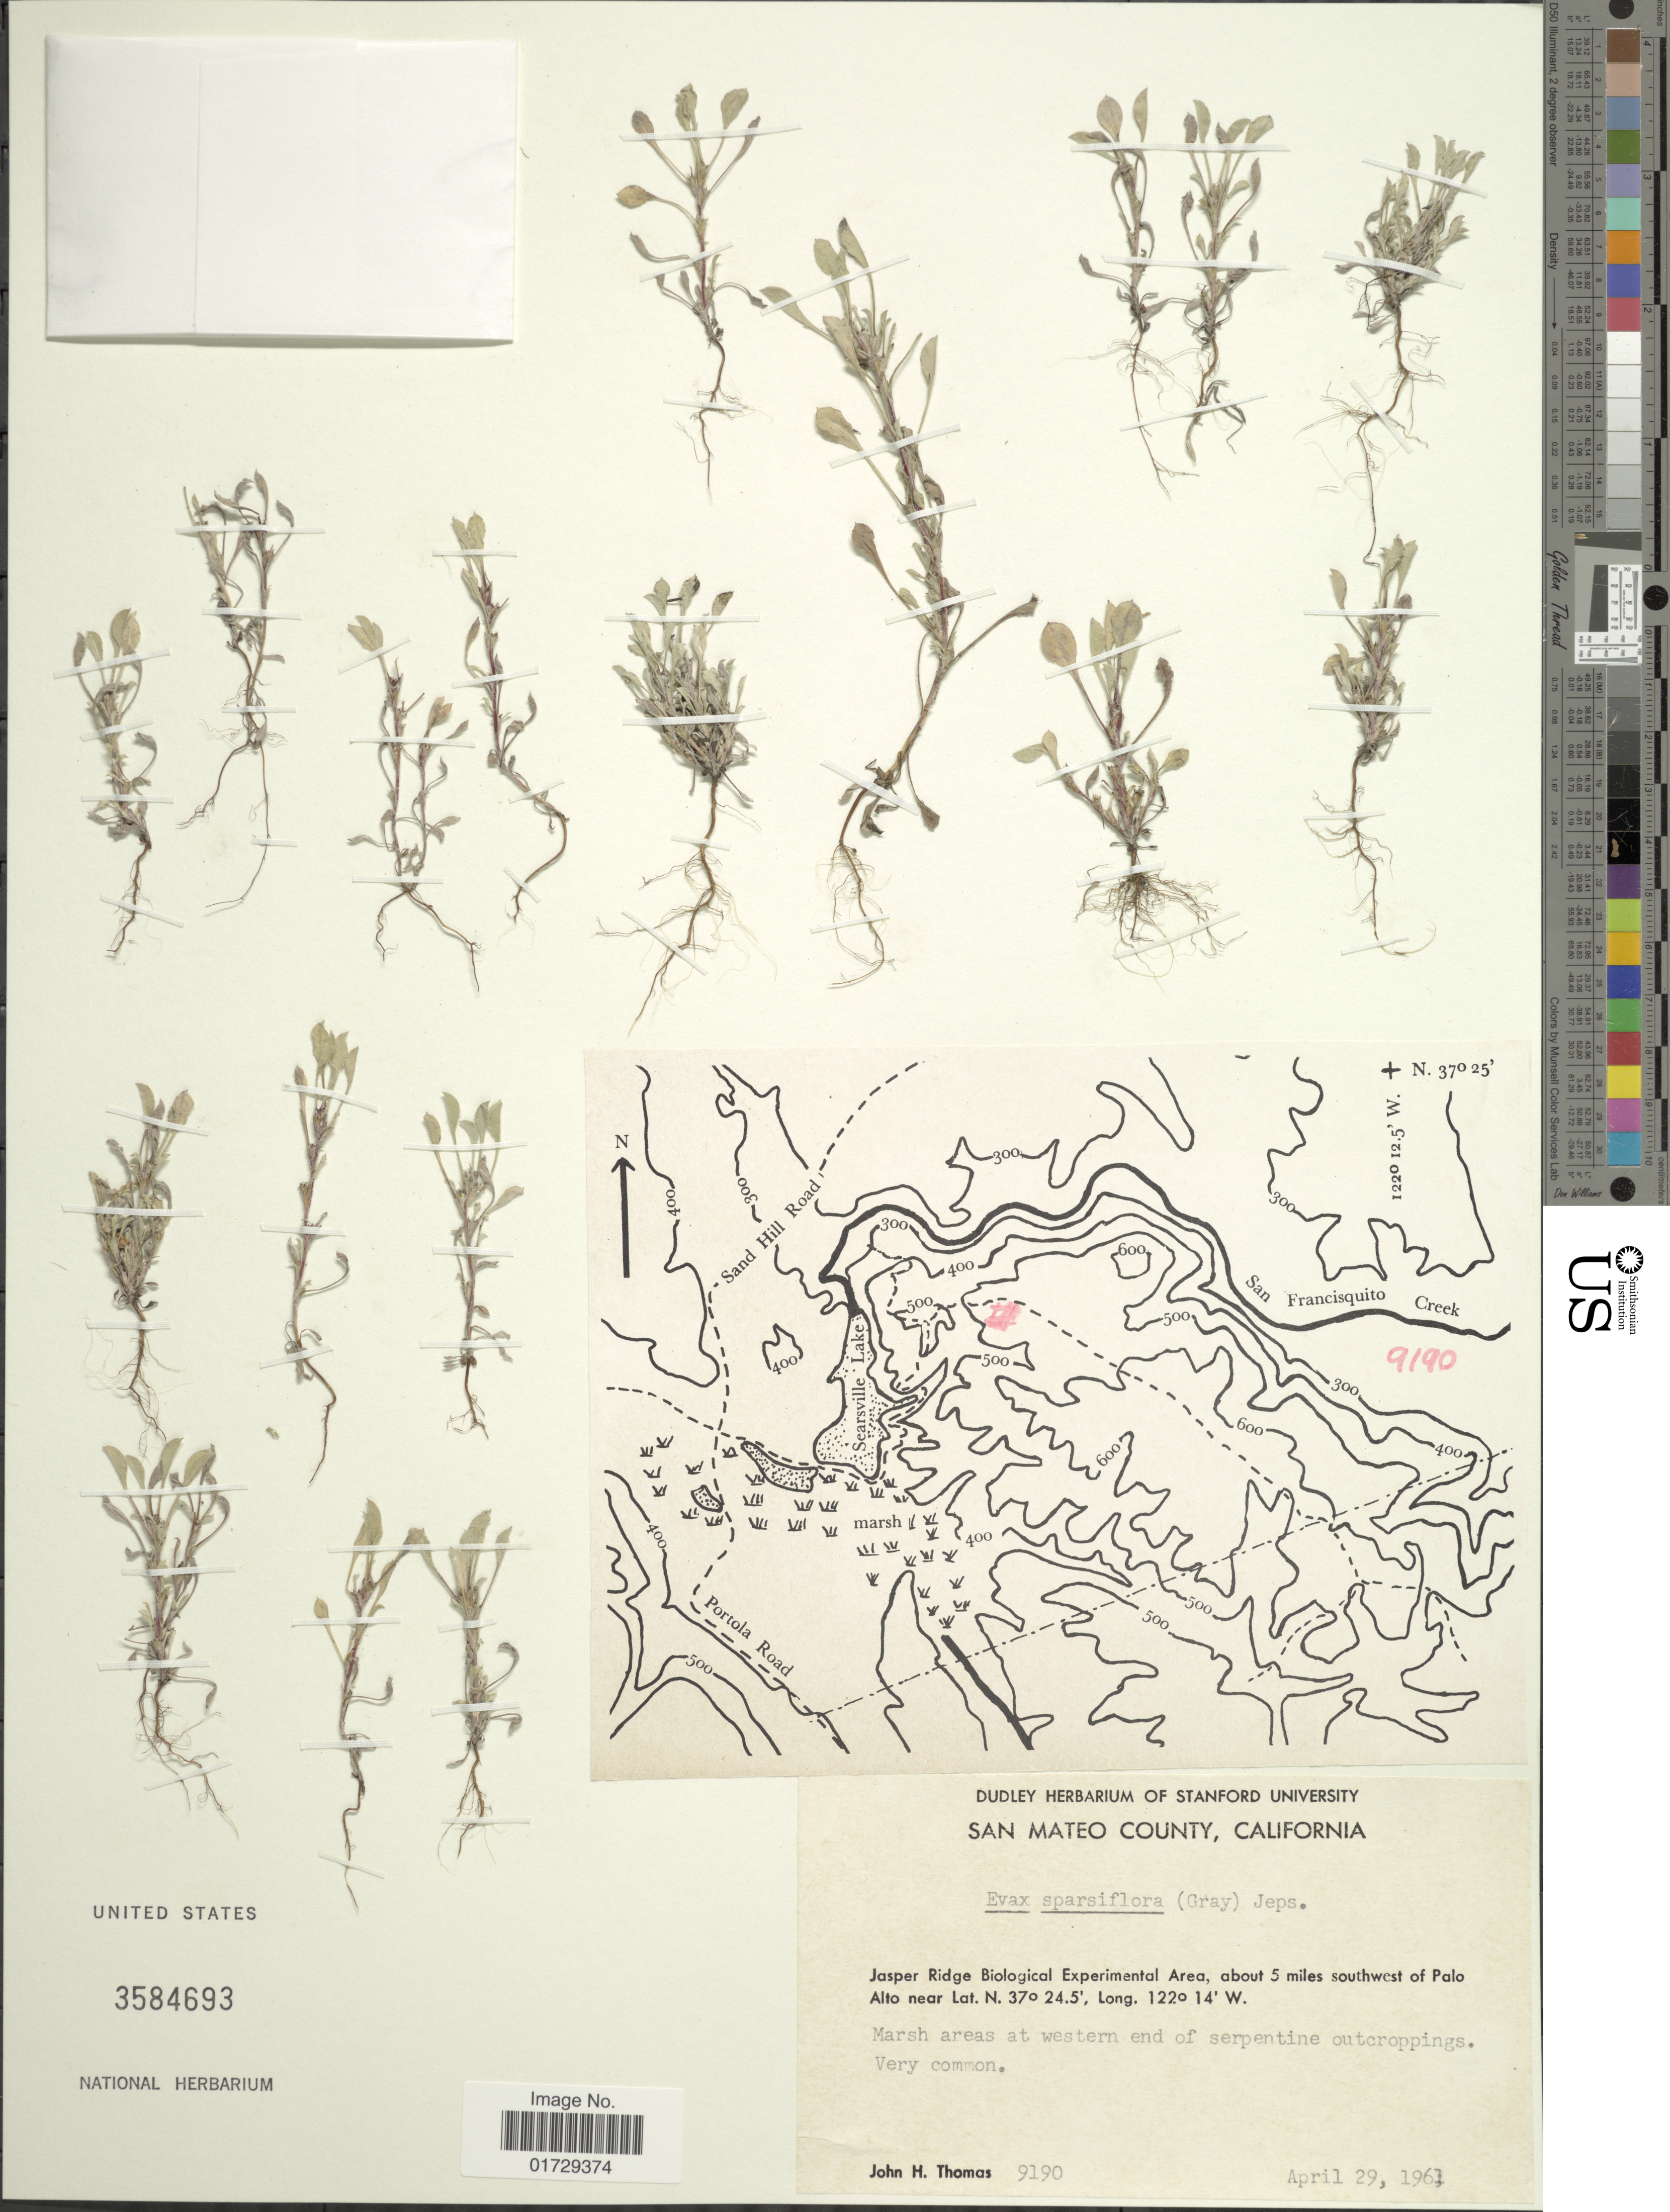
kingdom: Plantae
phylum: Tracheophyta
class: Magnoliopsida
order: Asterales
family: Asteraceae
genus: Hesperevax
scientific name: Hesperevax sparsiflora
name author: (A. Gray) Greene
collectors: J. H. Thomas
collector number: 9190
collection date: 1961-04-29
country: United States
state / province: California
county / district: San Mateo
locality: San Mateo County, Jasper Ridge Biological Experimental Area, about 5 miles southwest of Palo Alto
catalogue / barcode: US 3584693